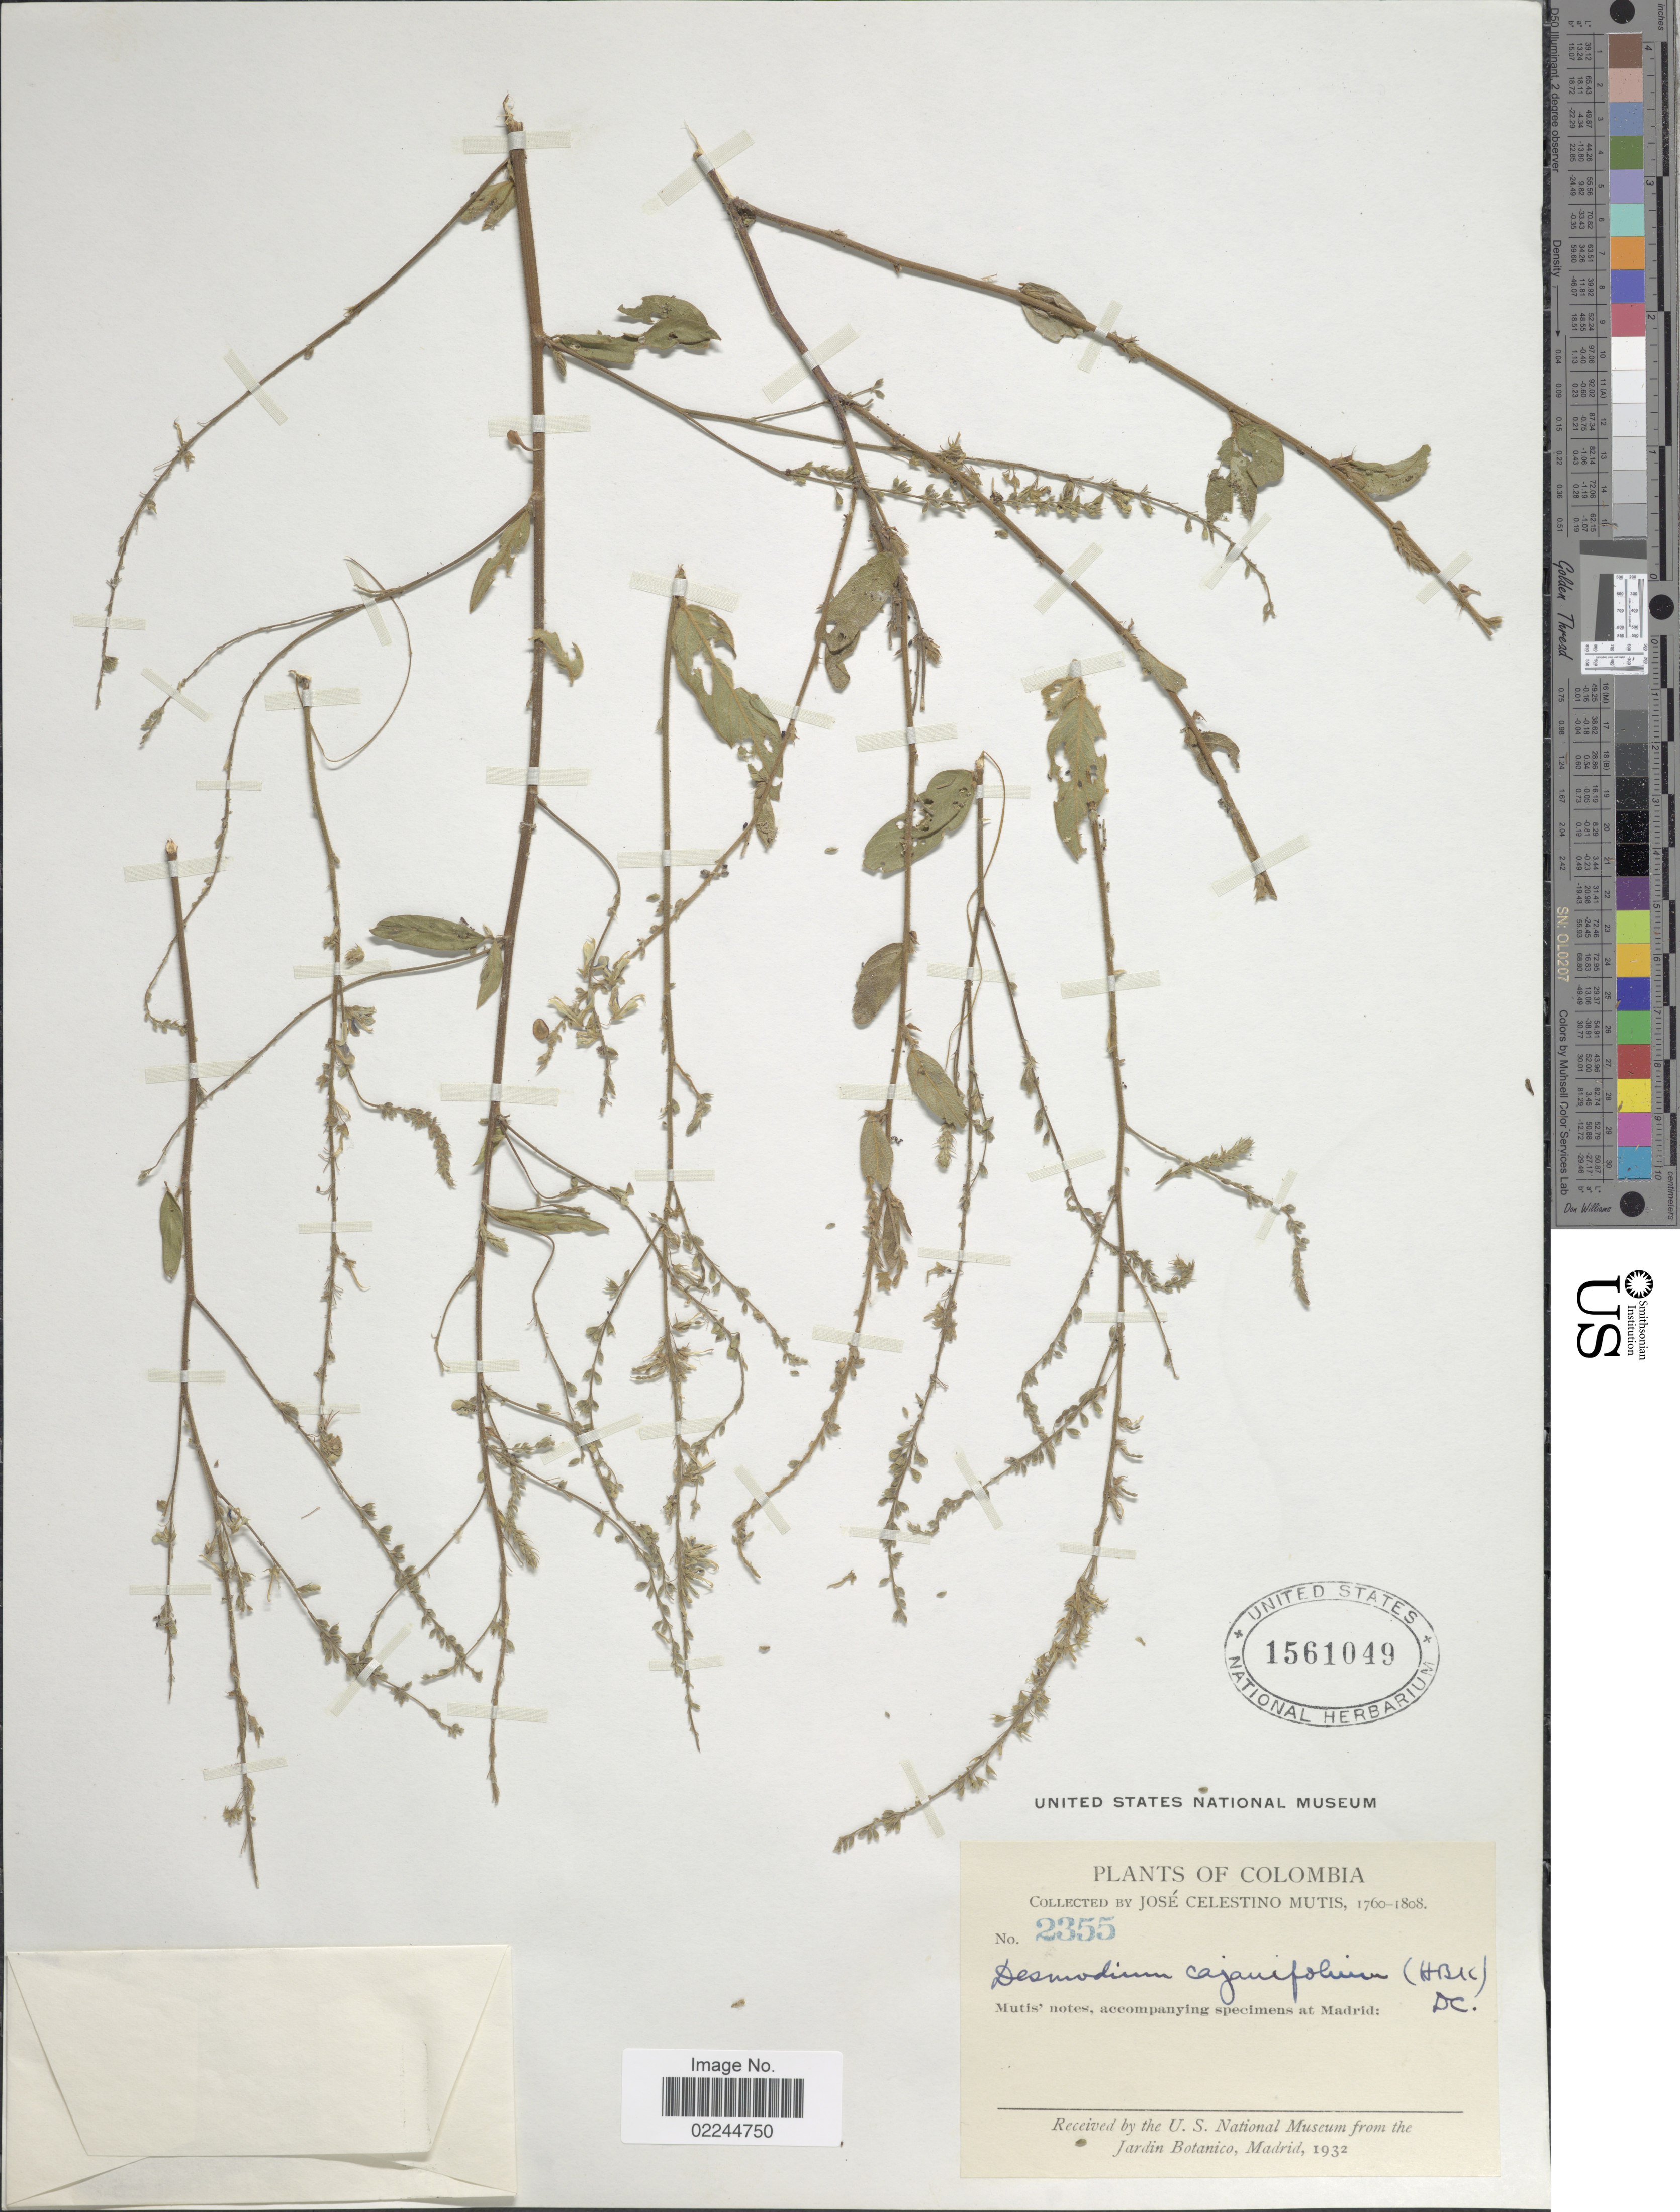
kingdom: Plantae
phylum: Tracheophyta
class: Magnoliopsida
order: Fabales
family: Fabaceae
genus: Desmodium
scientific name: Desmodium cajanifolium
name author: (Kunth) DC.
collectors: J. C. B. Mutis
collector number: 2355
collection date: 1760/1808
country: Colombia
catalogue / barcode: US 1561049